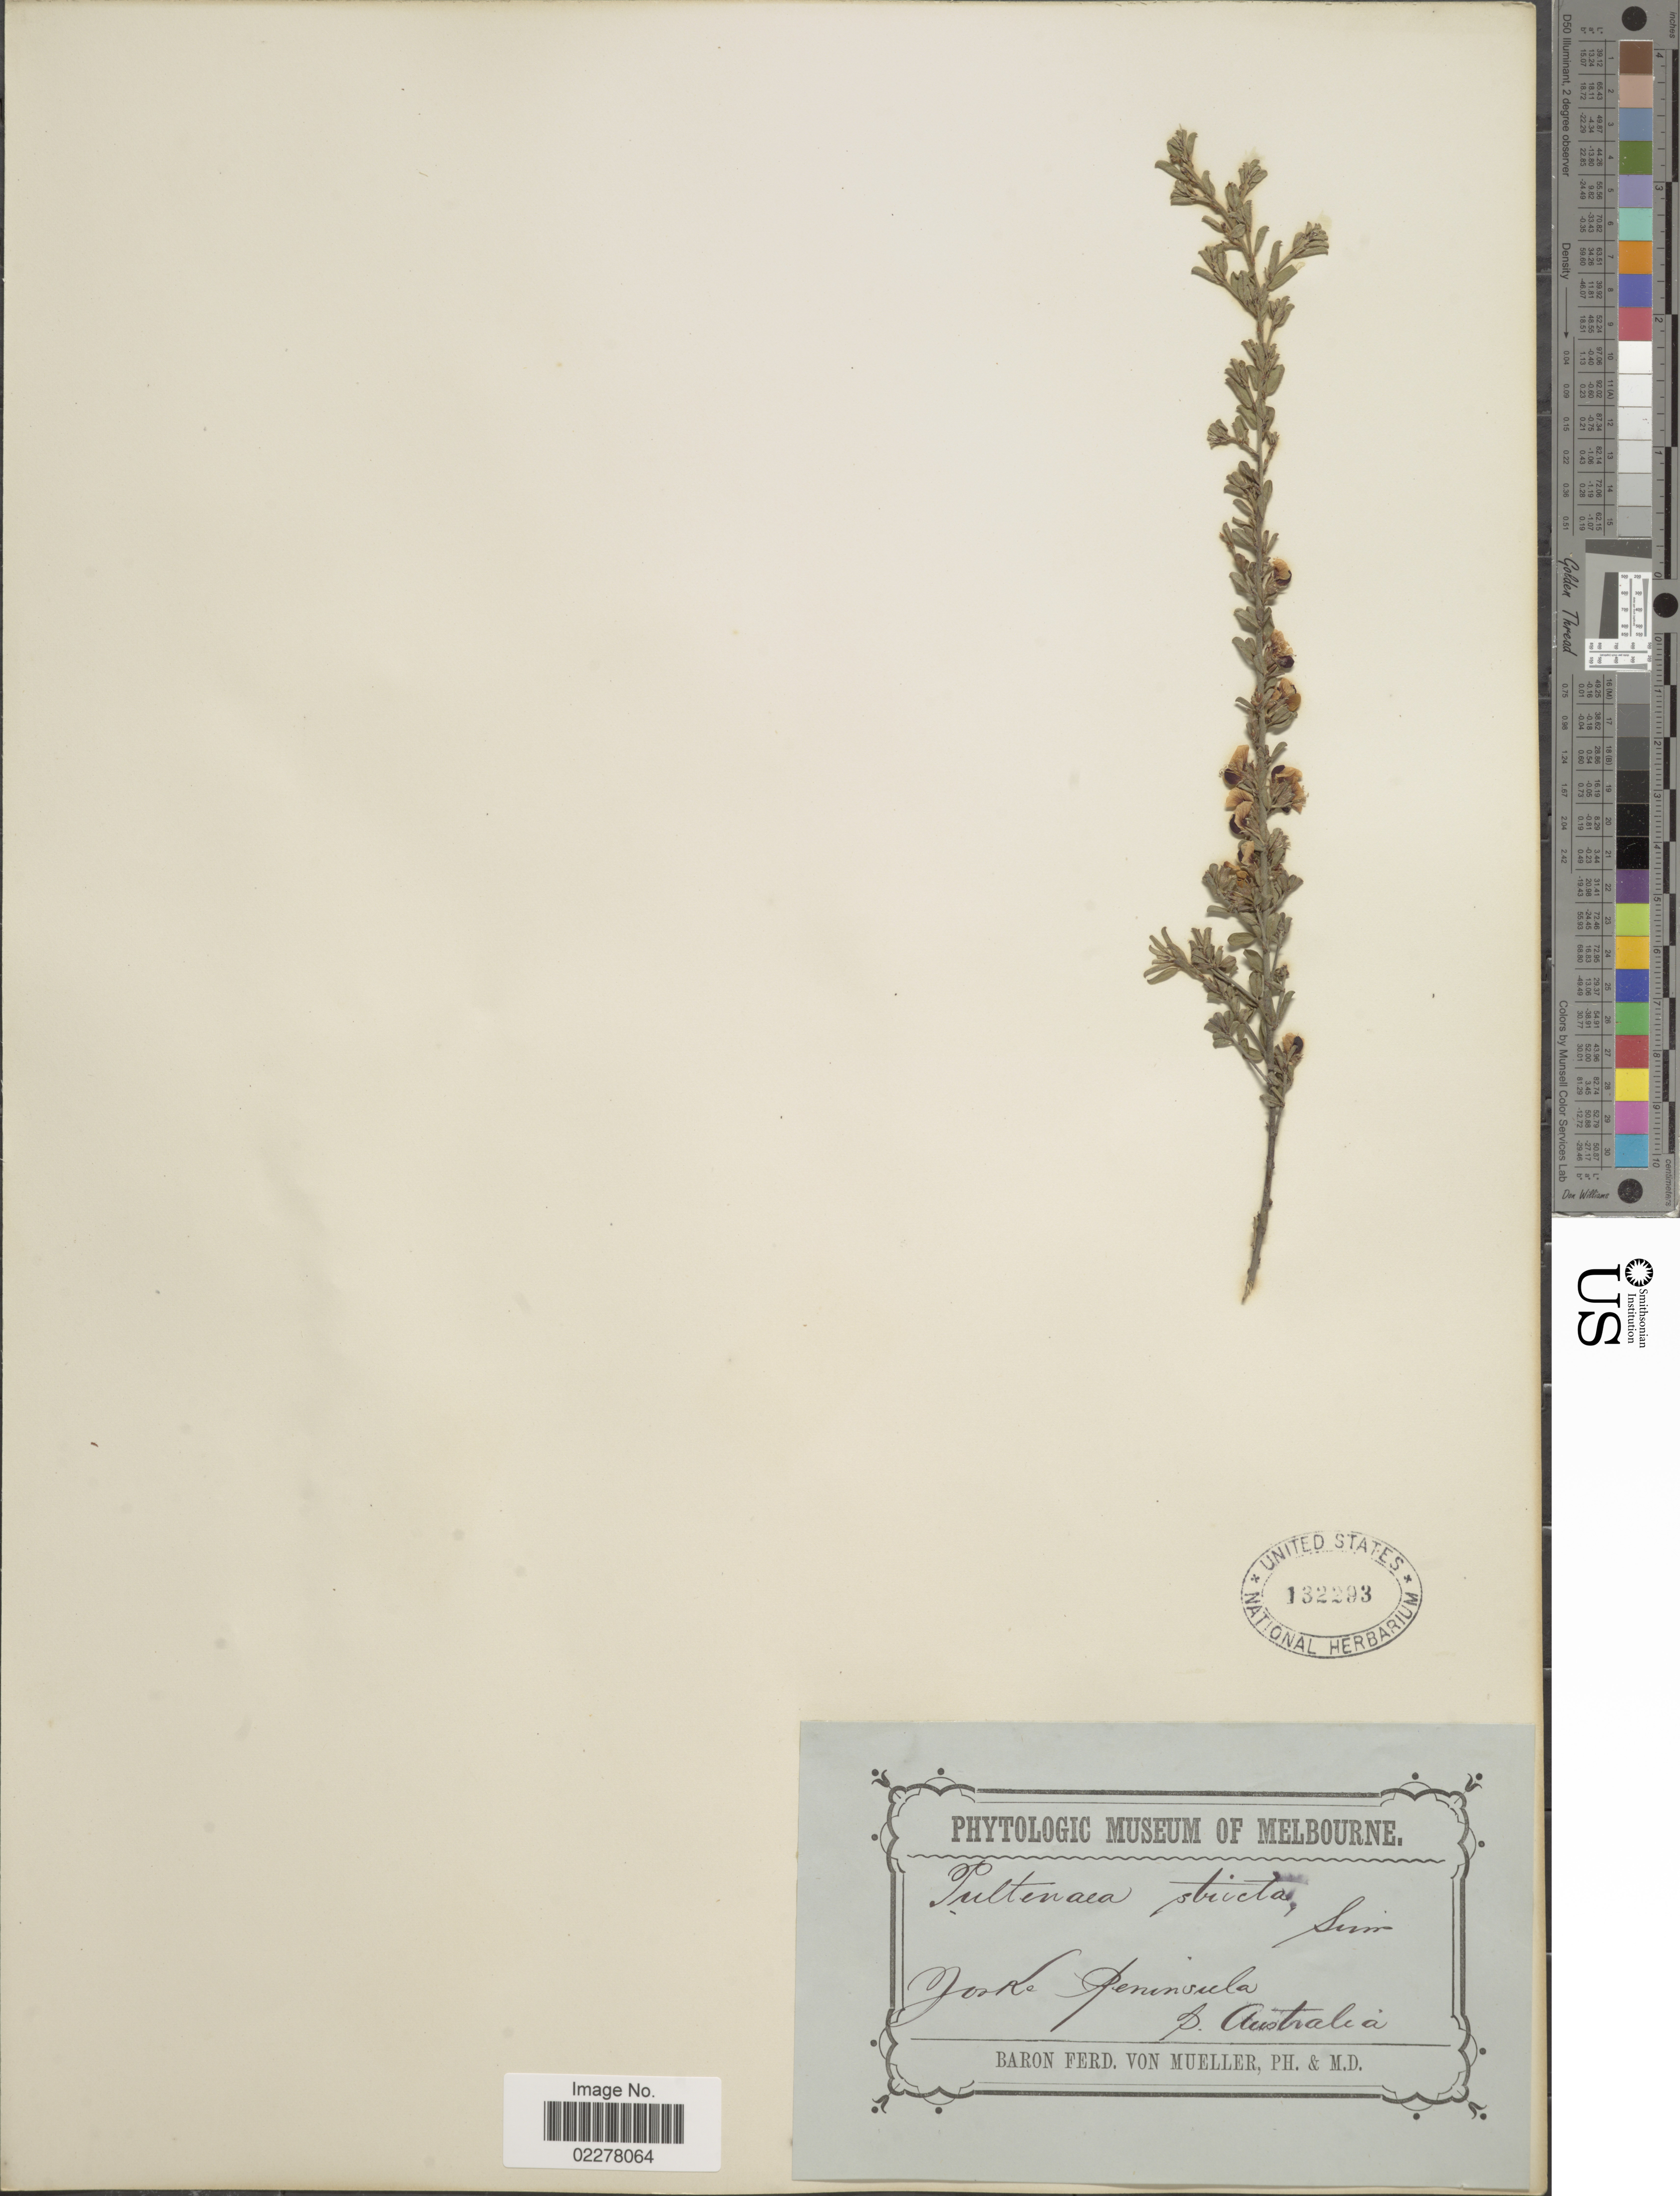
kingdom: Plantae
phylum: Tracheophyta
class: Magnoliopsida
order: Fabales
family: Fabaceae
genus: Pultenaea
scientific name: Pultenaea stricta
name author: Sims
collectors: F. von Mueller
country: Australia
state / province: South Australia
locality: Yorke Peninsula. S. Australia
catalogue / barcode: US 132293